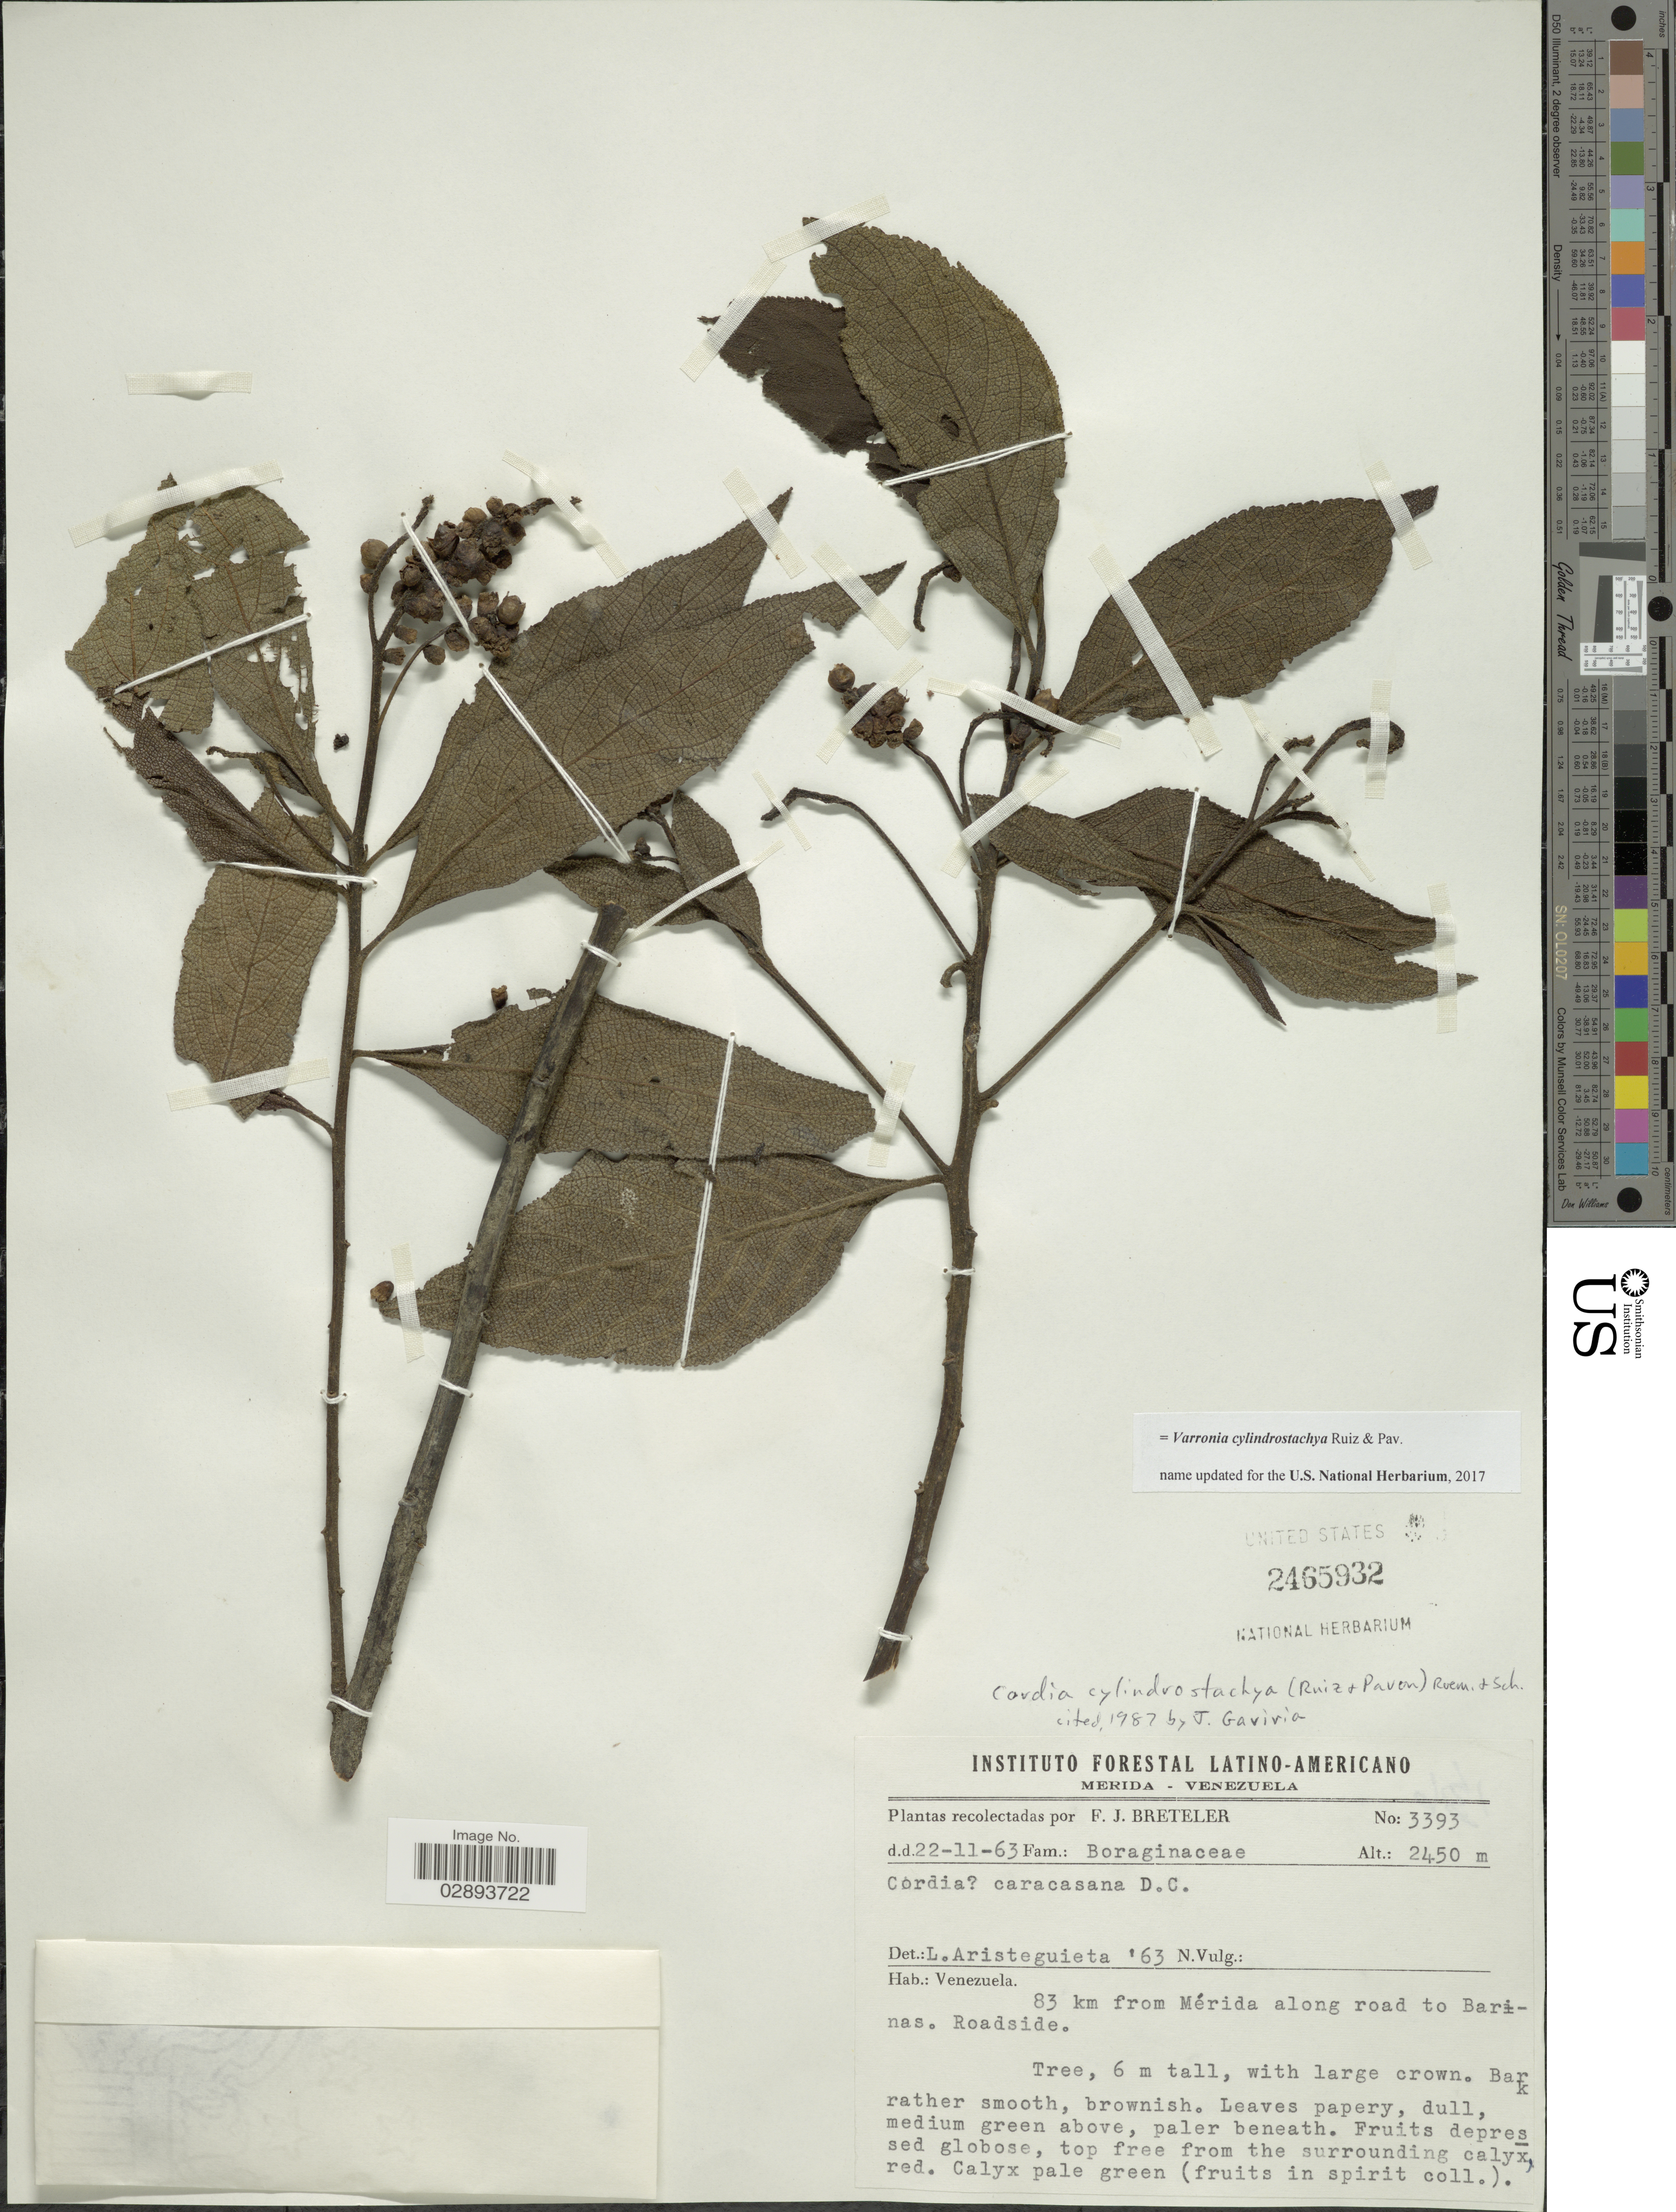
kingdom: Plantae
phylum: Tracheophyta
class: Magnoliopsida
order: Boraginales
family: Cordiaceae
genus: Varronia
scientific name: Varronia cylindrostachya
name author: Ruiz & Pav.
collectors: F. J. Breteler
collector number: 3393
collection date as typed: Transcribed d/m/y: 22/11/63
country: Venezuela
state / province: Mérida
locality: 83 km from Mérida along road to Barinas, Roadside.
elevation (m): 2450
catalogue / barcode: US 2465932